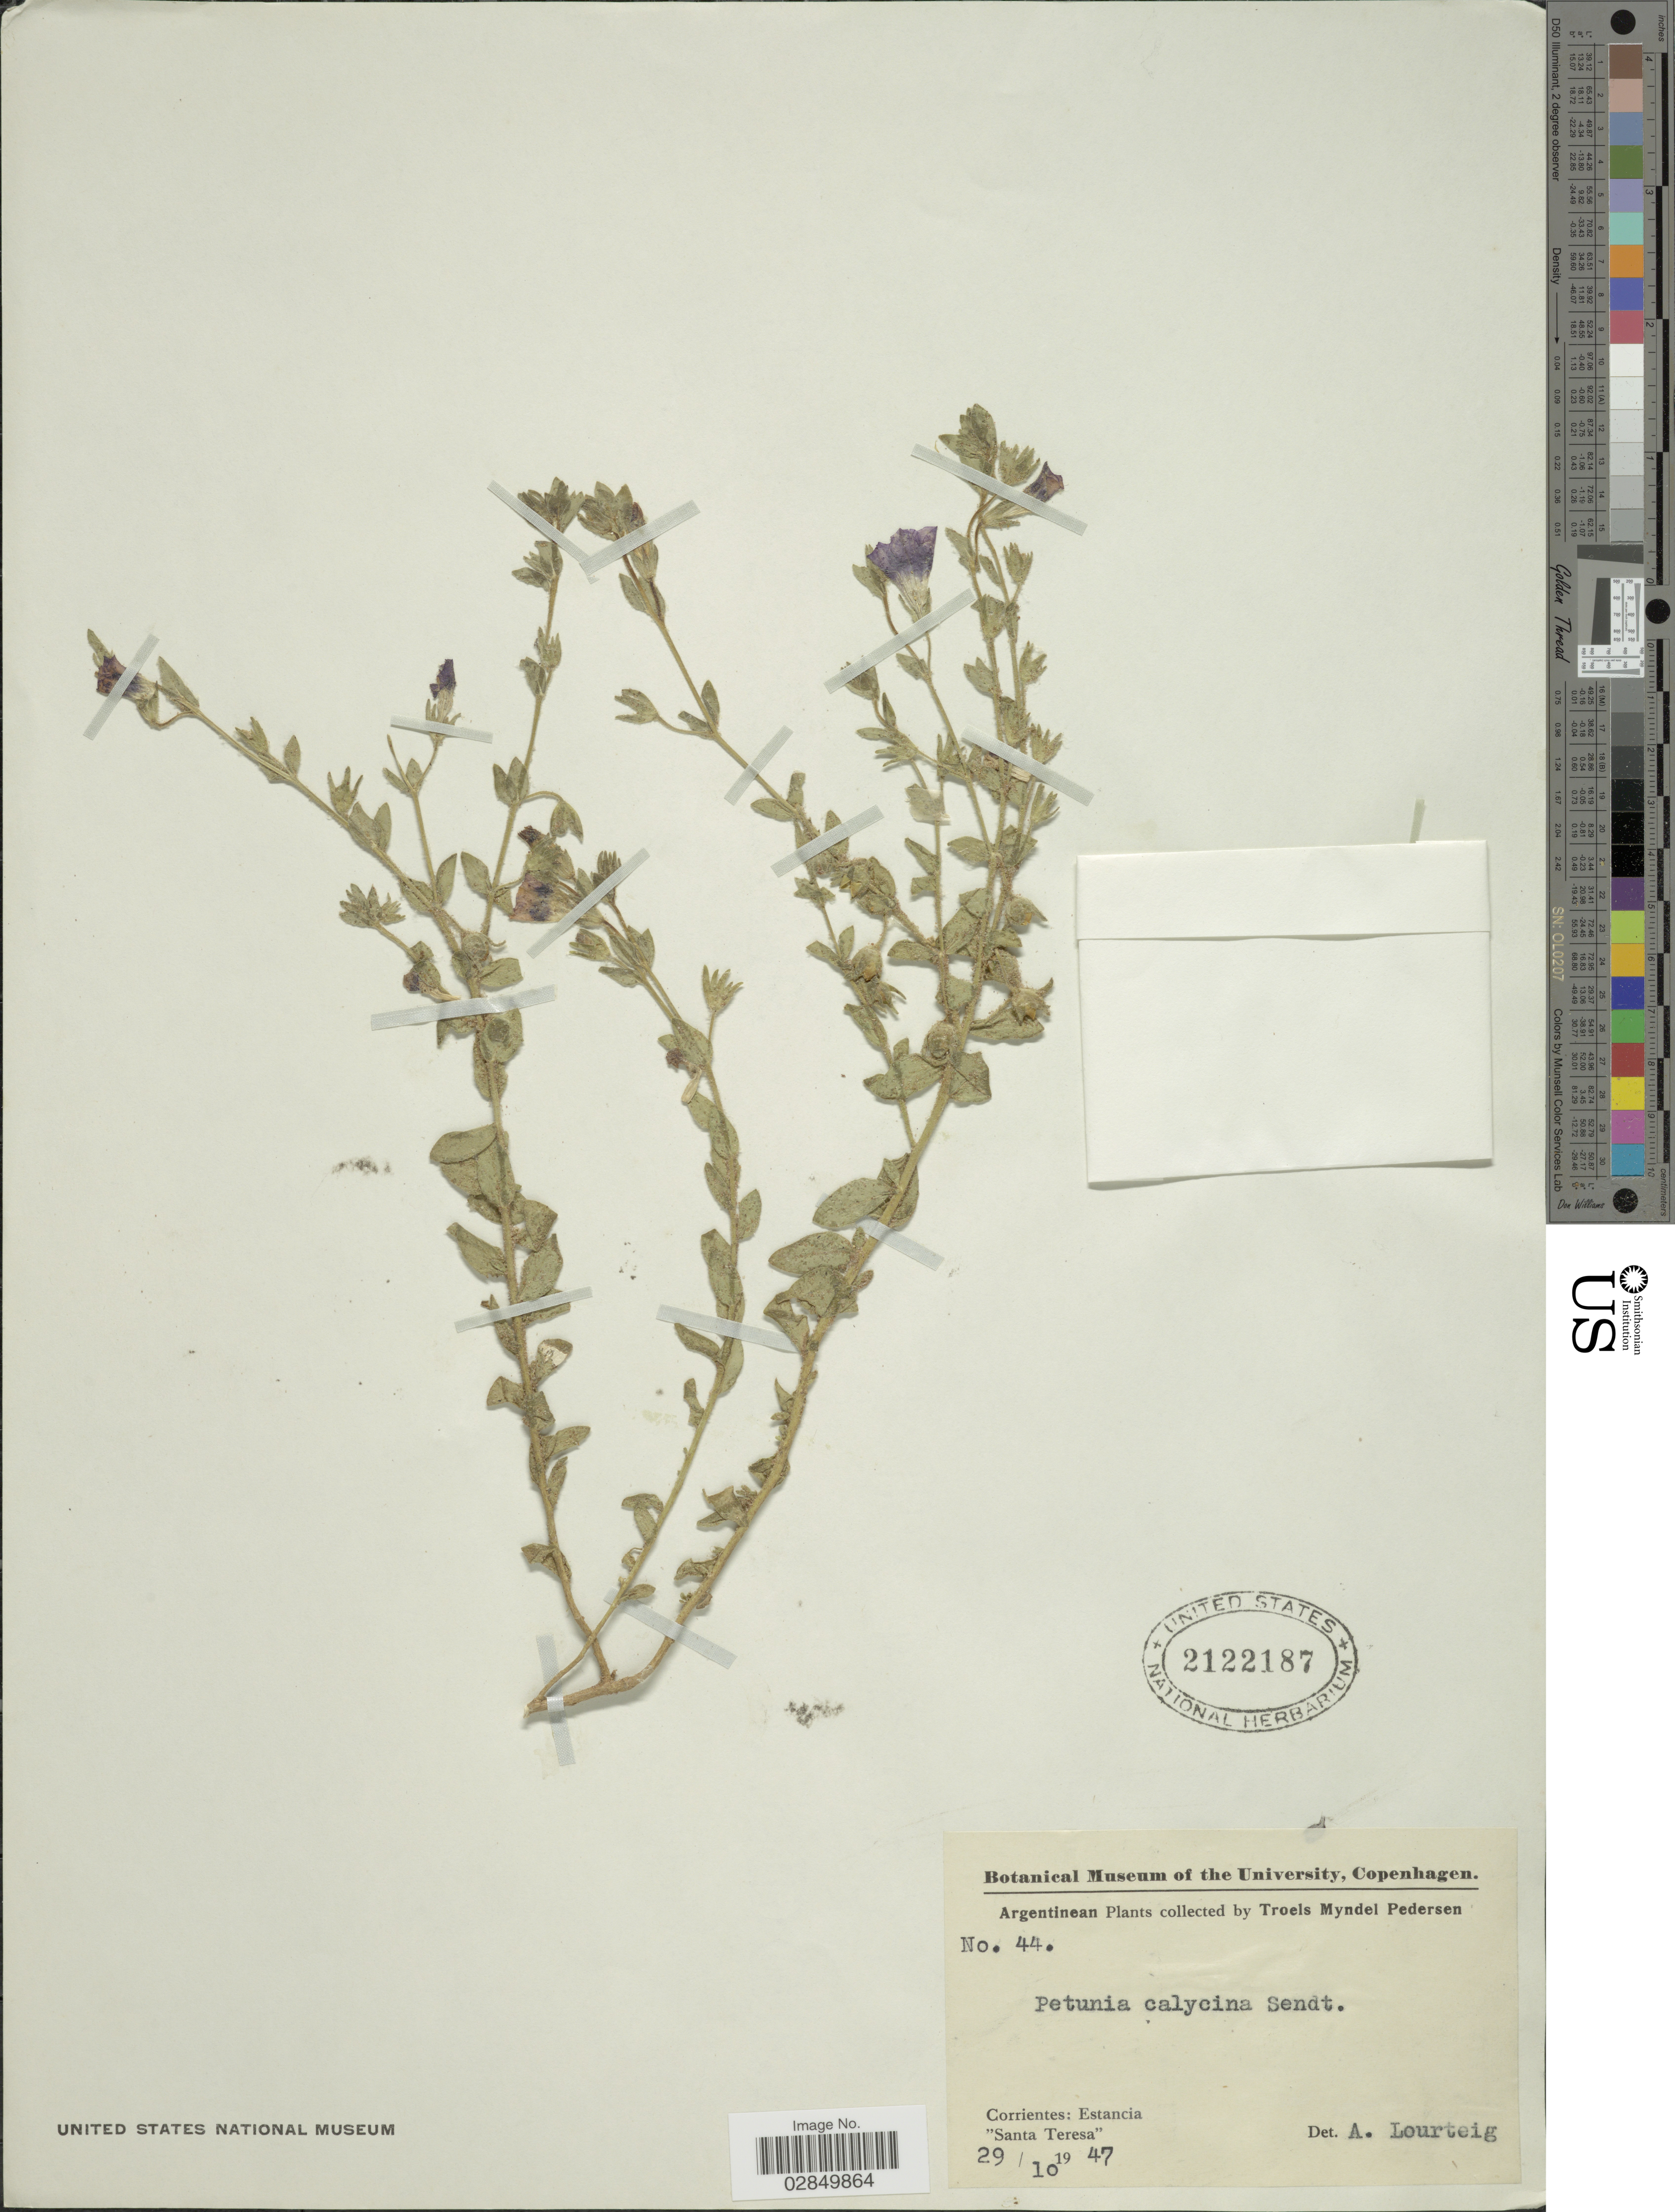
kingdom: Plantae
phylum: Tracheophyta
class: Magnoliopsida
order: Solanales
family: Solanaceae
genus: Calibrachoa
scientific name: Calibrachoa calycina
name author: (Sendtn.) Wijsman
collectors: T. Pederson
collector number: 44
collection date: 1947-10-29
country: Argentina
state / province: Corrientes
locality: Corrientes: Estancia, Santa Teresa.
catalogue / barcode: US 2122187